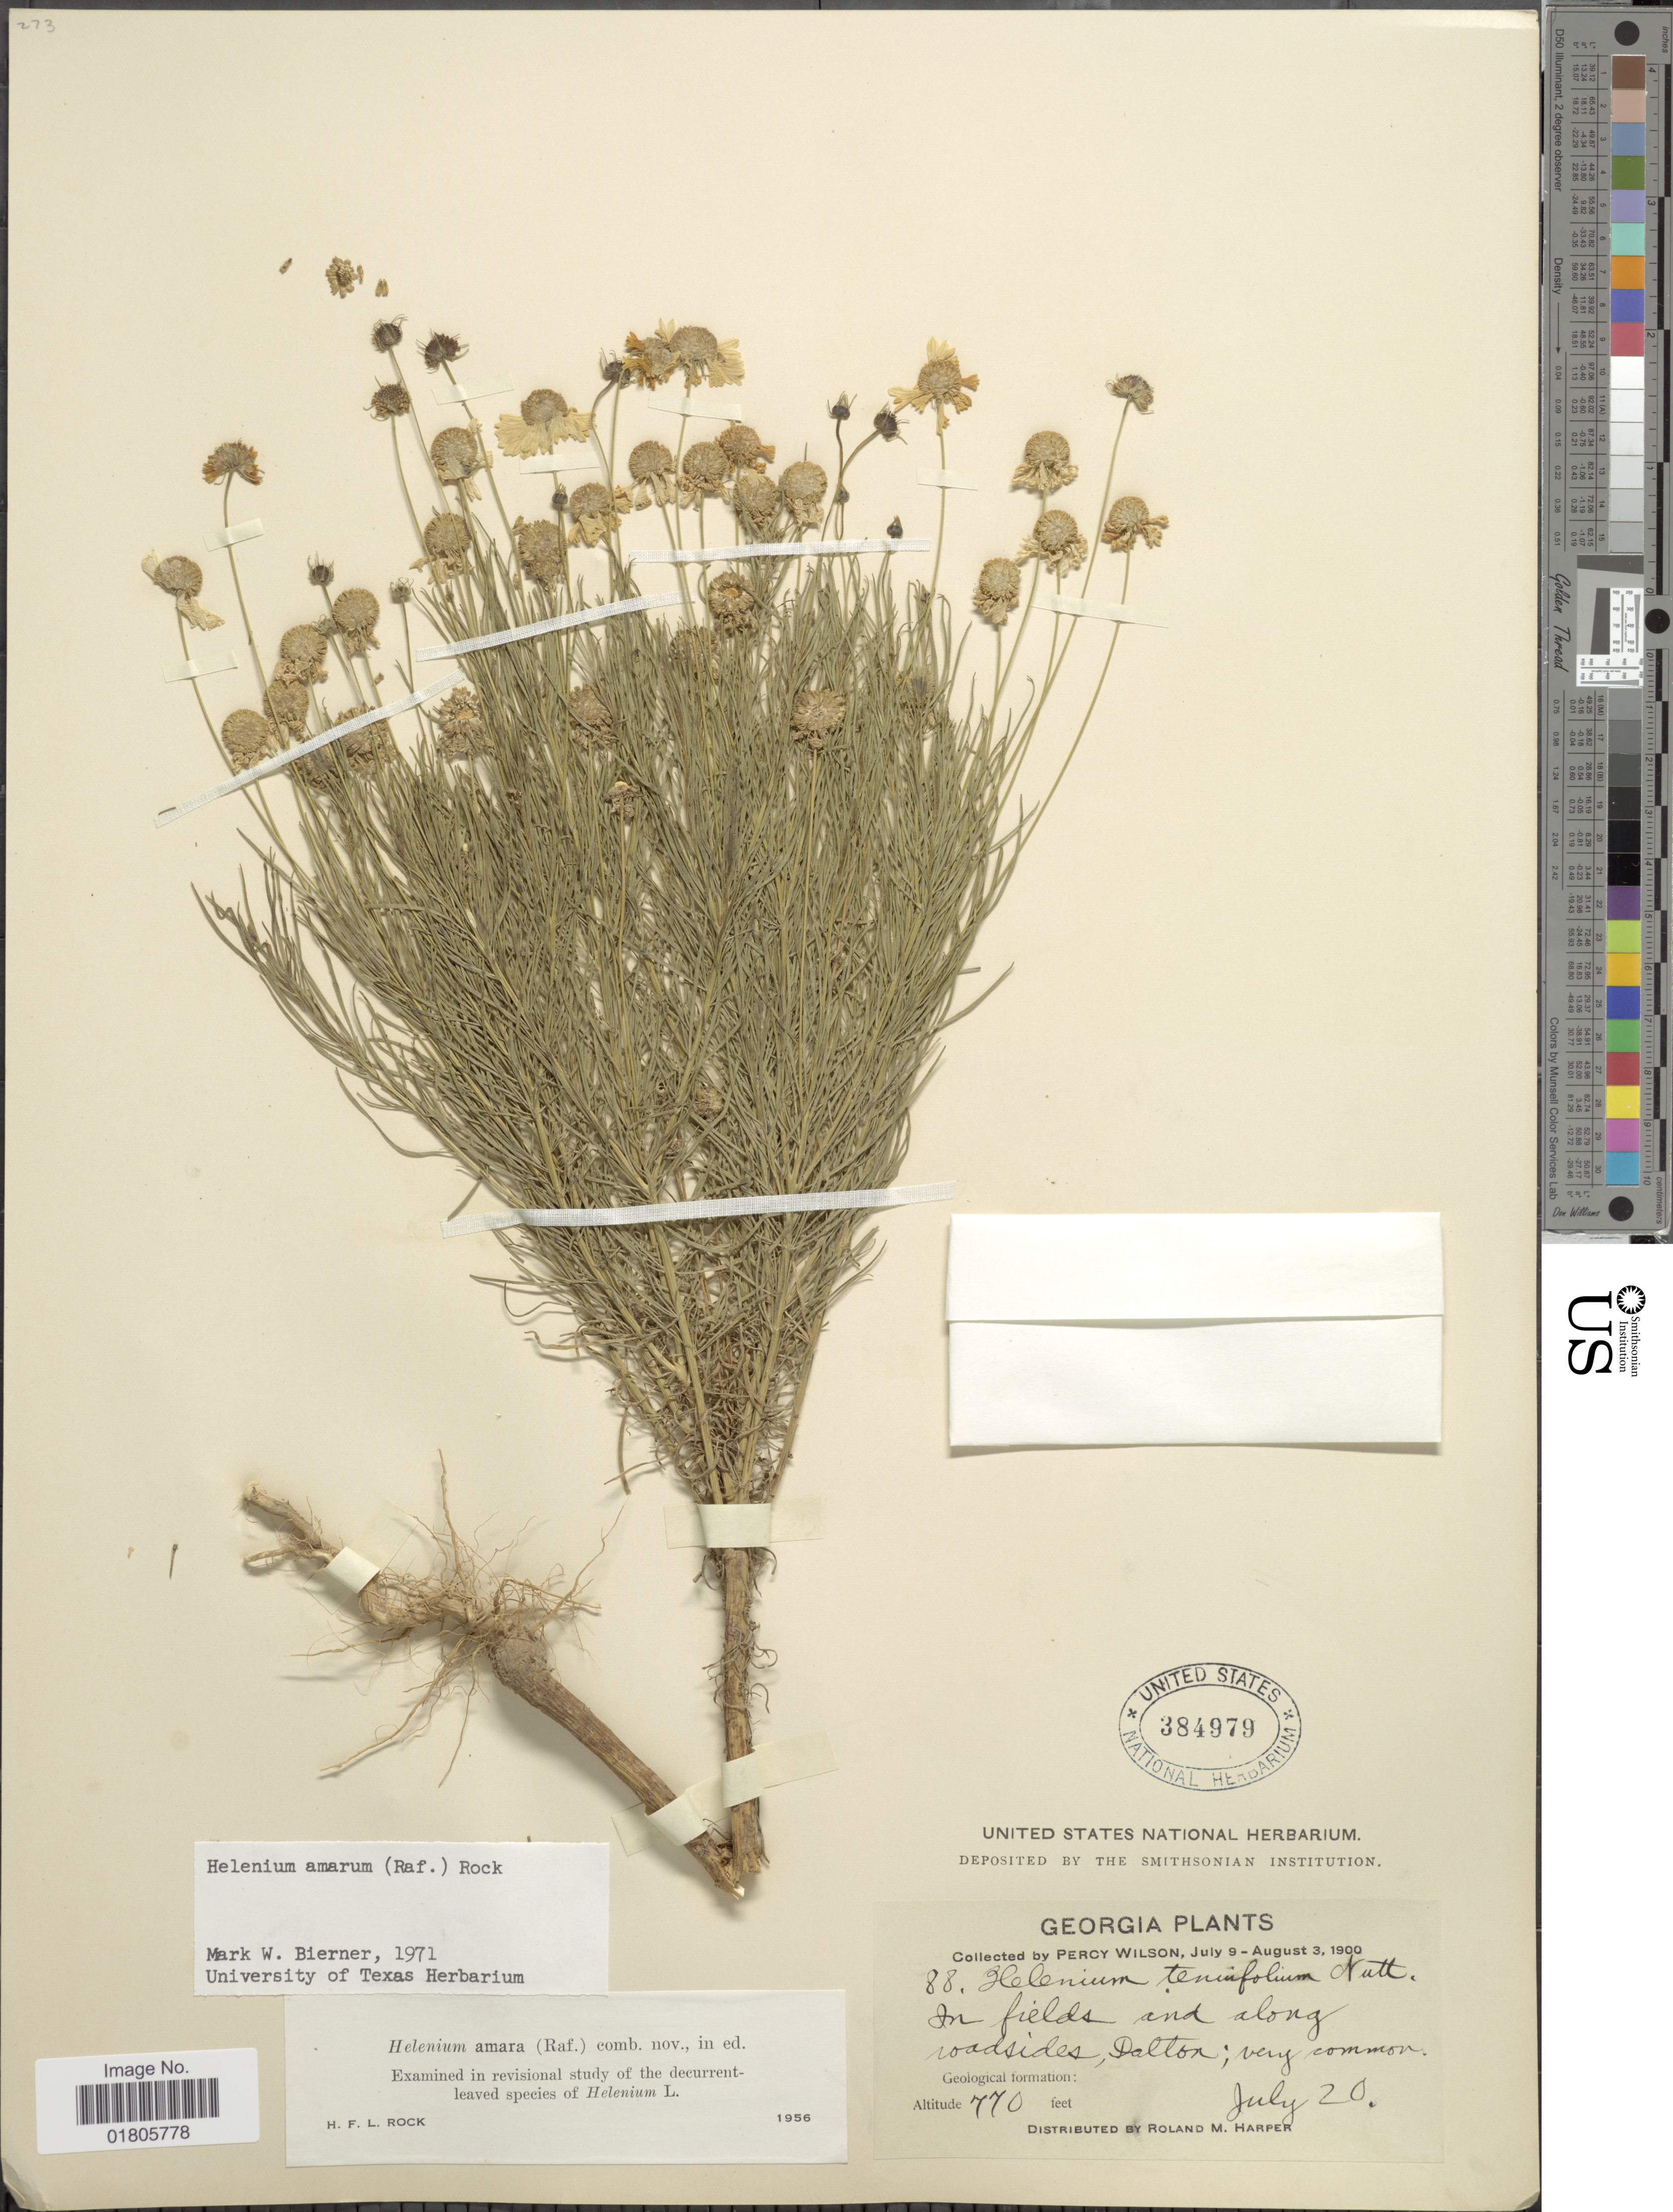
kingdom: Plantae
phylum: Tracheophyta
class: Magnoliopsida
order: Asterales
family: Asteraceae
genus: Helenium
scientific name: Helenium amarum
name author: (Raf.) H. Rock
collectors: P. Wilson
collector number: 88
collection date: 1900-07-20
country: United States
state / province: Georgia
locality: Woodsides Dalton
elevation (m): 235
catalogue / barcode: US 384979